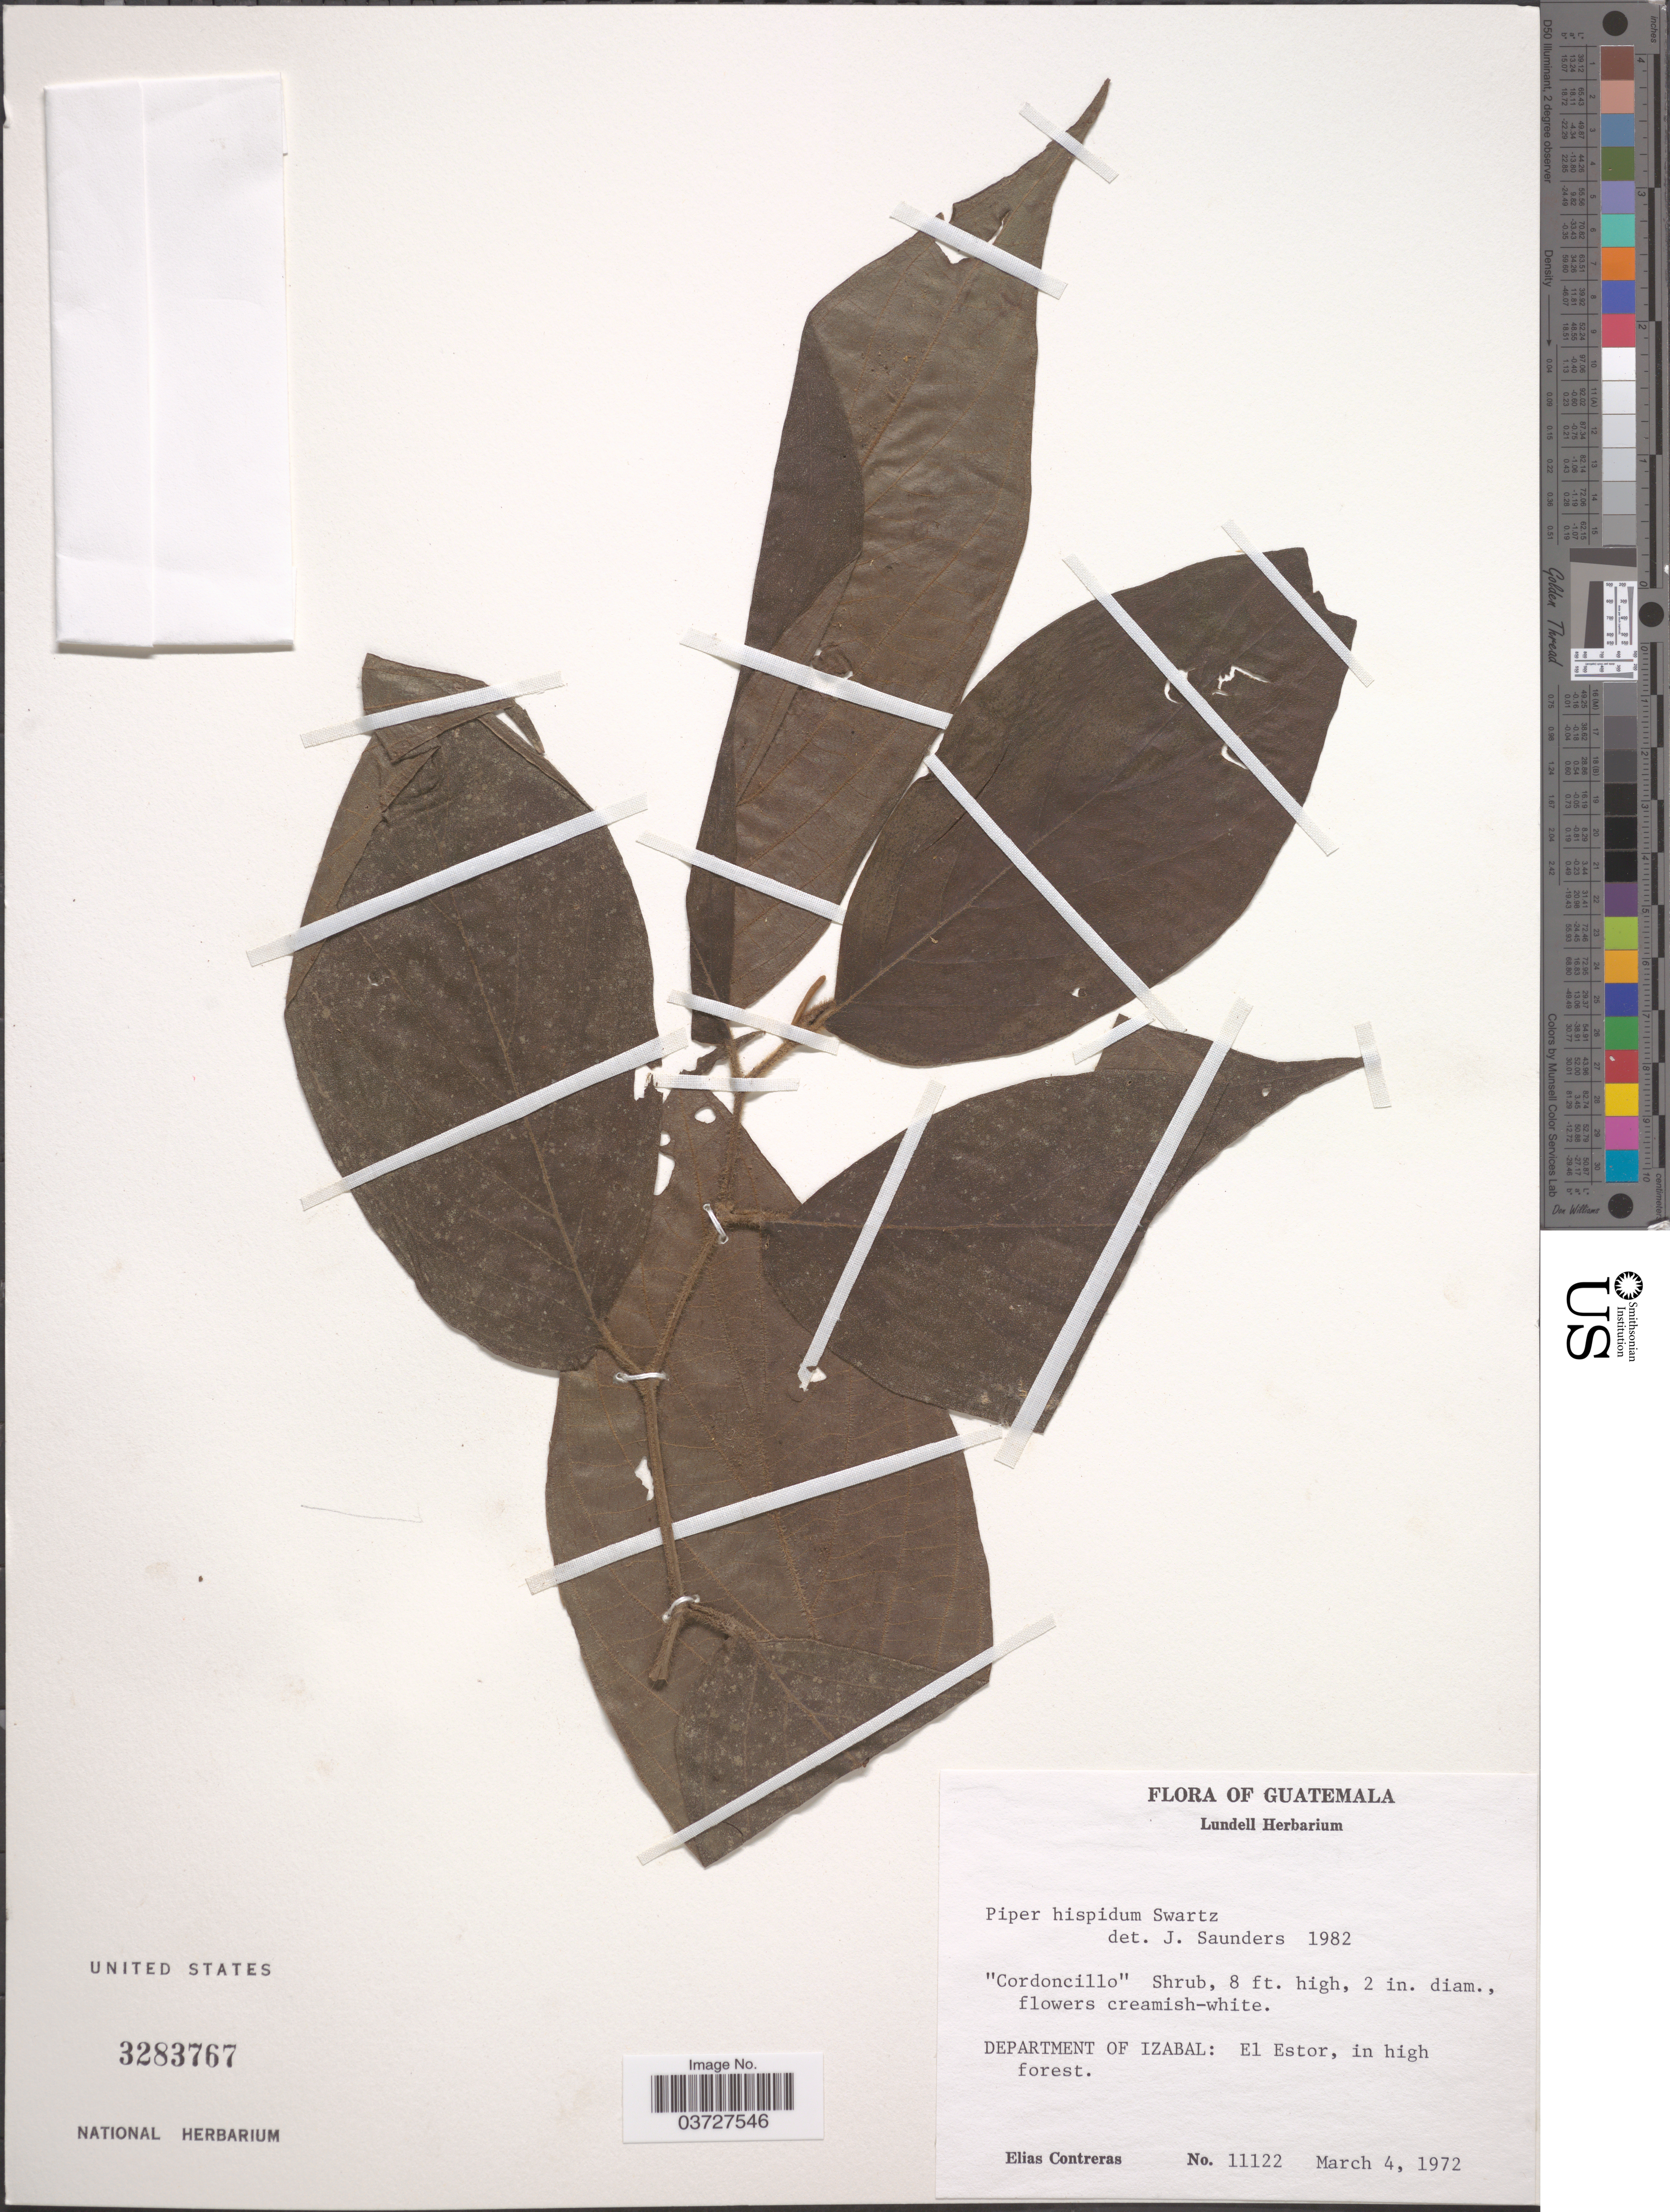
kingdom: Plantae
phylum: Tracheophyta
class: Magnoliopsida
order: Piperales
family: Piperaceae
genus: Piper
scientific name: Piper hispidum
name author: Sw.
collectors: E. Contreras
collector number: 11122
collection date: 1972-03-04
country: Guatemala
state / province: Izabal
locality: Department of Izabal: El Estor, in high forest.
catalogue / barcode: US 3283767